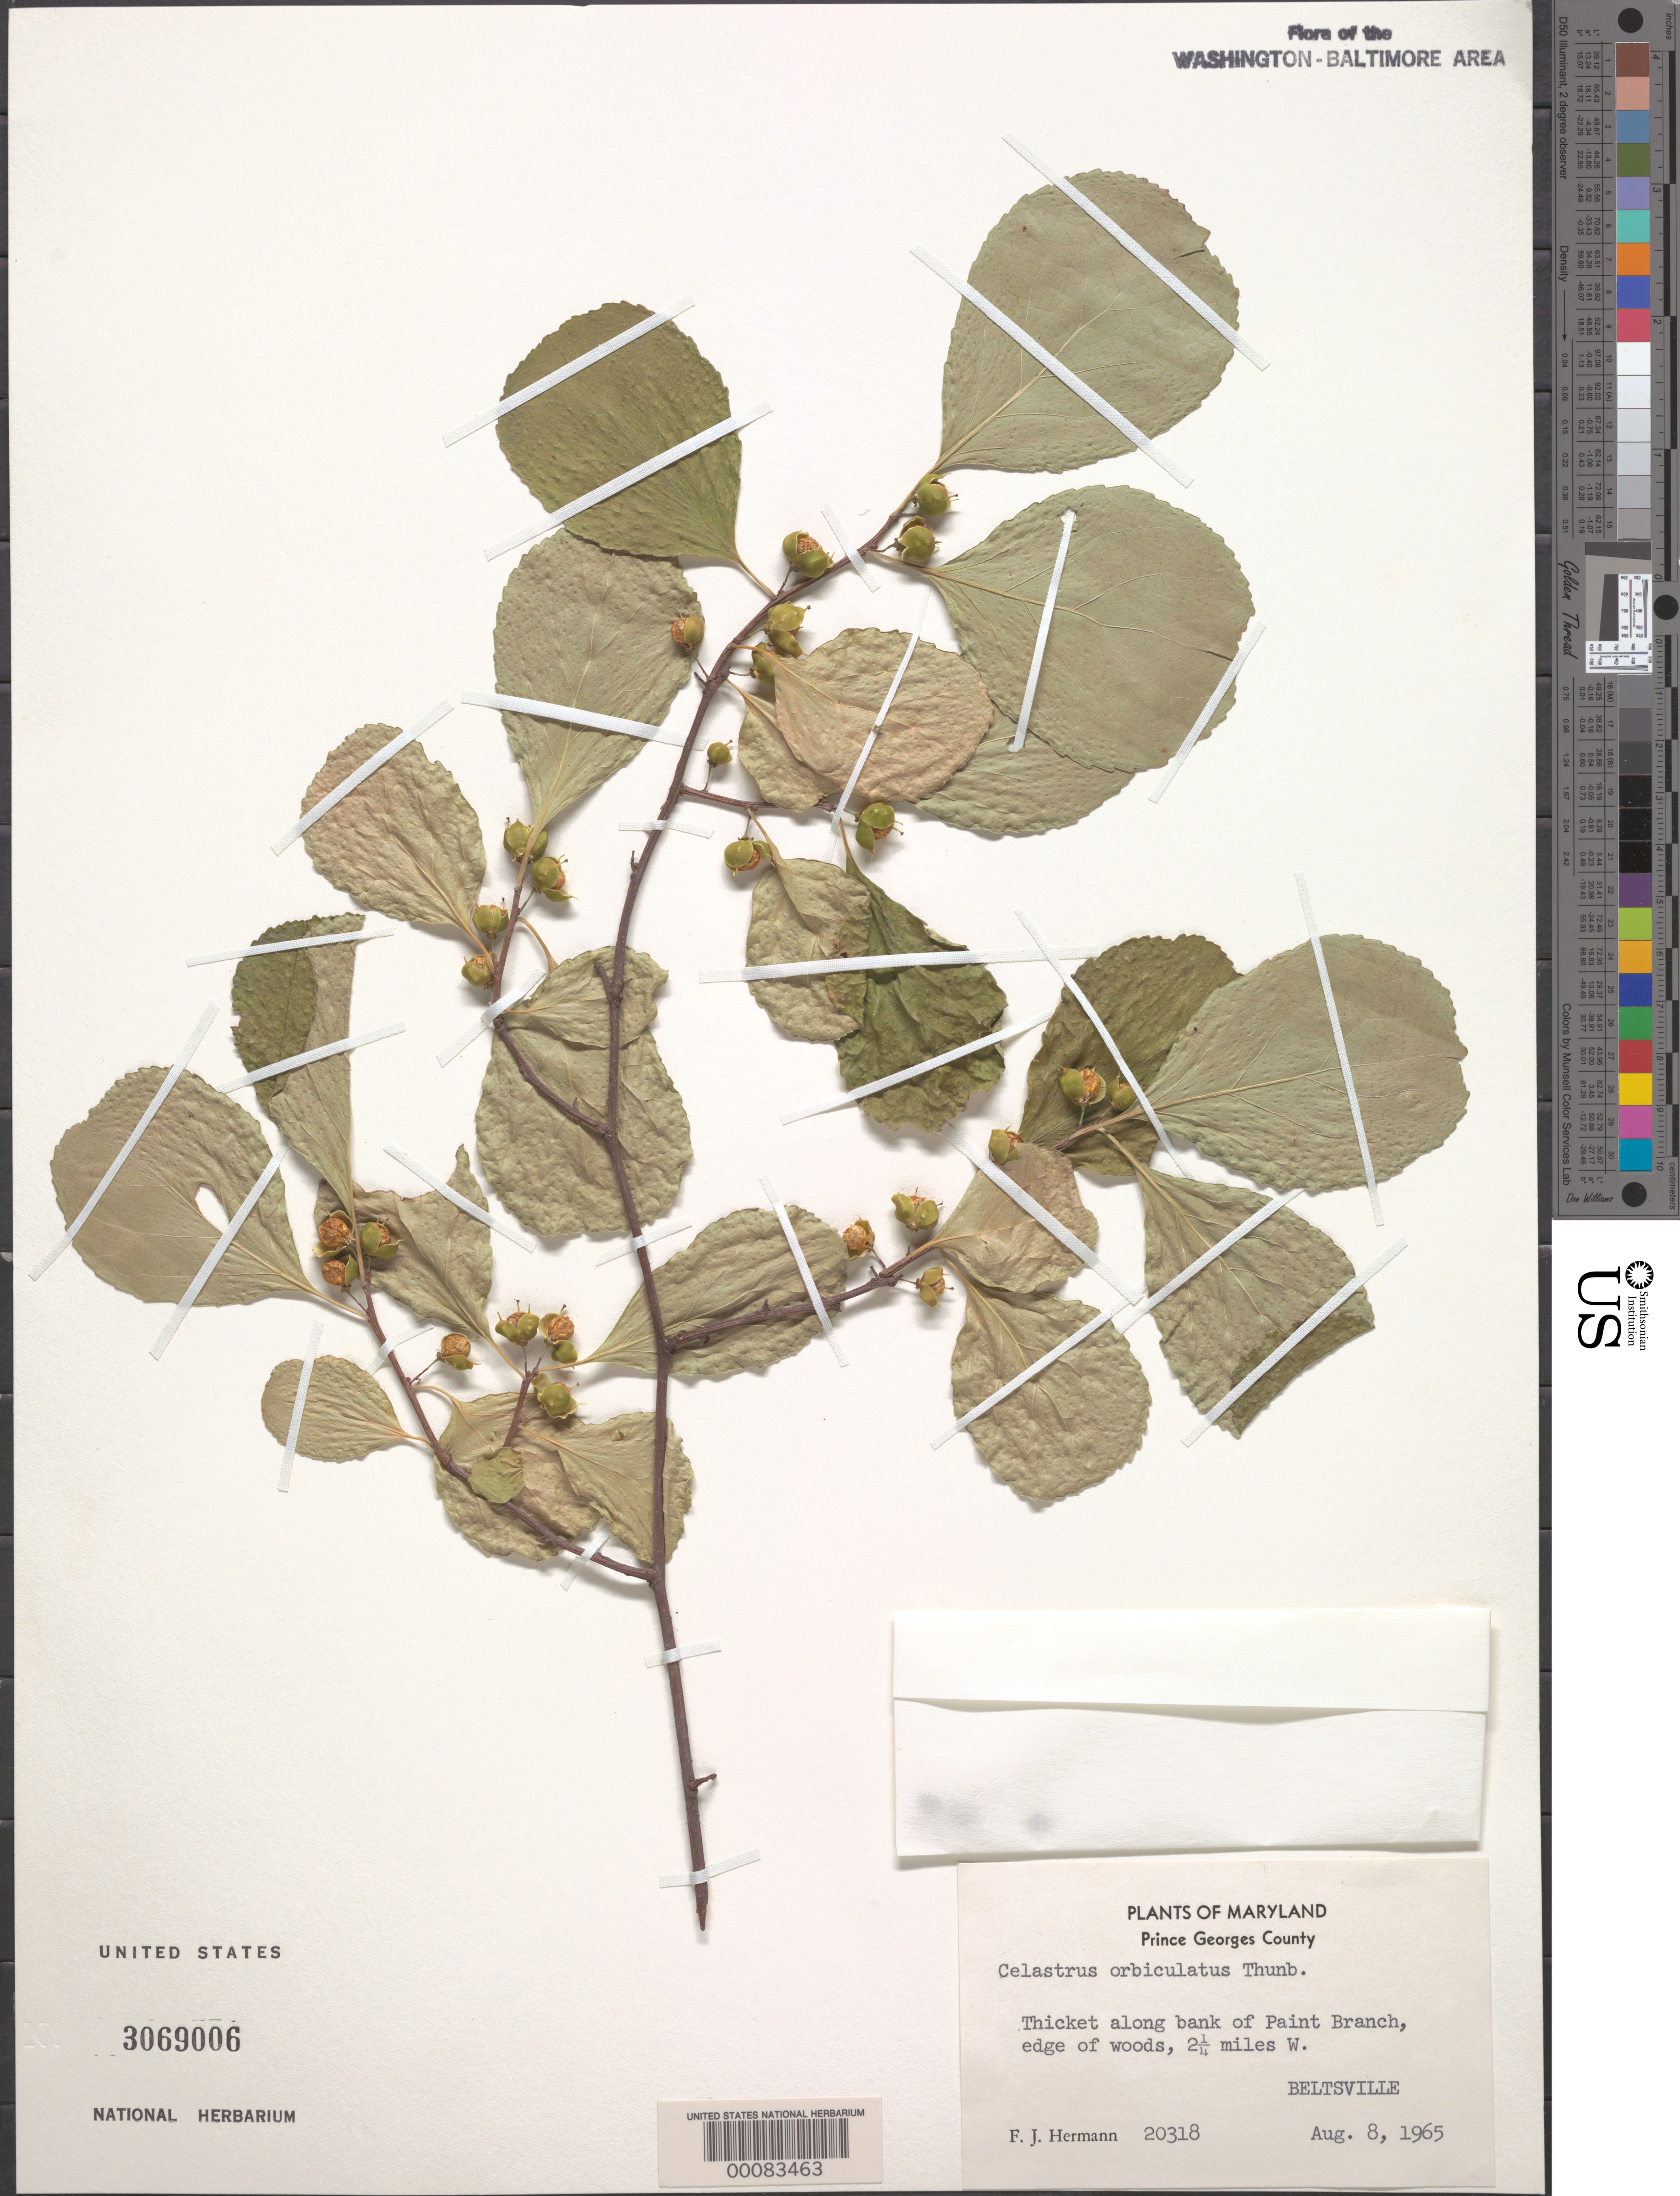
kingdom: Plantae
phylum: Tracheophyta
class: Magnoliopsida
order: Celastrales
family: Celastraceae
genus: Celastrus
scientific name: Celastrus orbiculatus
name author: Thunb.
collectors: F. J. Hermann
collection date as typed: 08 Aug 1965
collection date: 1965-08-08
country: United States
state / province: Maryland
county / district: Prince George's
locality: Along bank of Paint Branch, 2 1/4 miles W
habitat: Thicket, edge of woods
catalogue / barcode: US 3069006